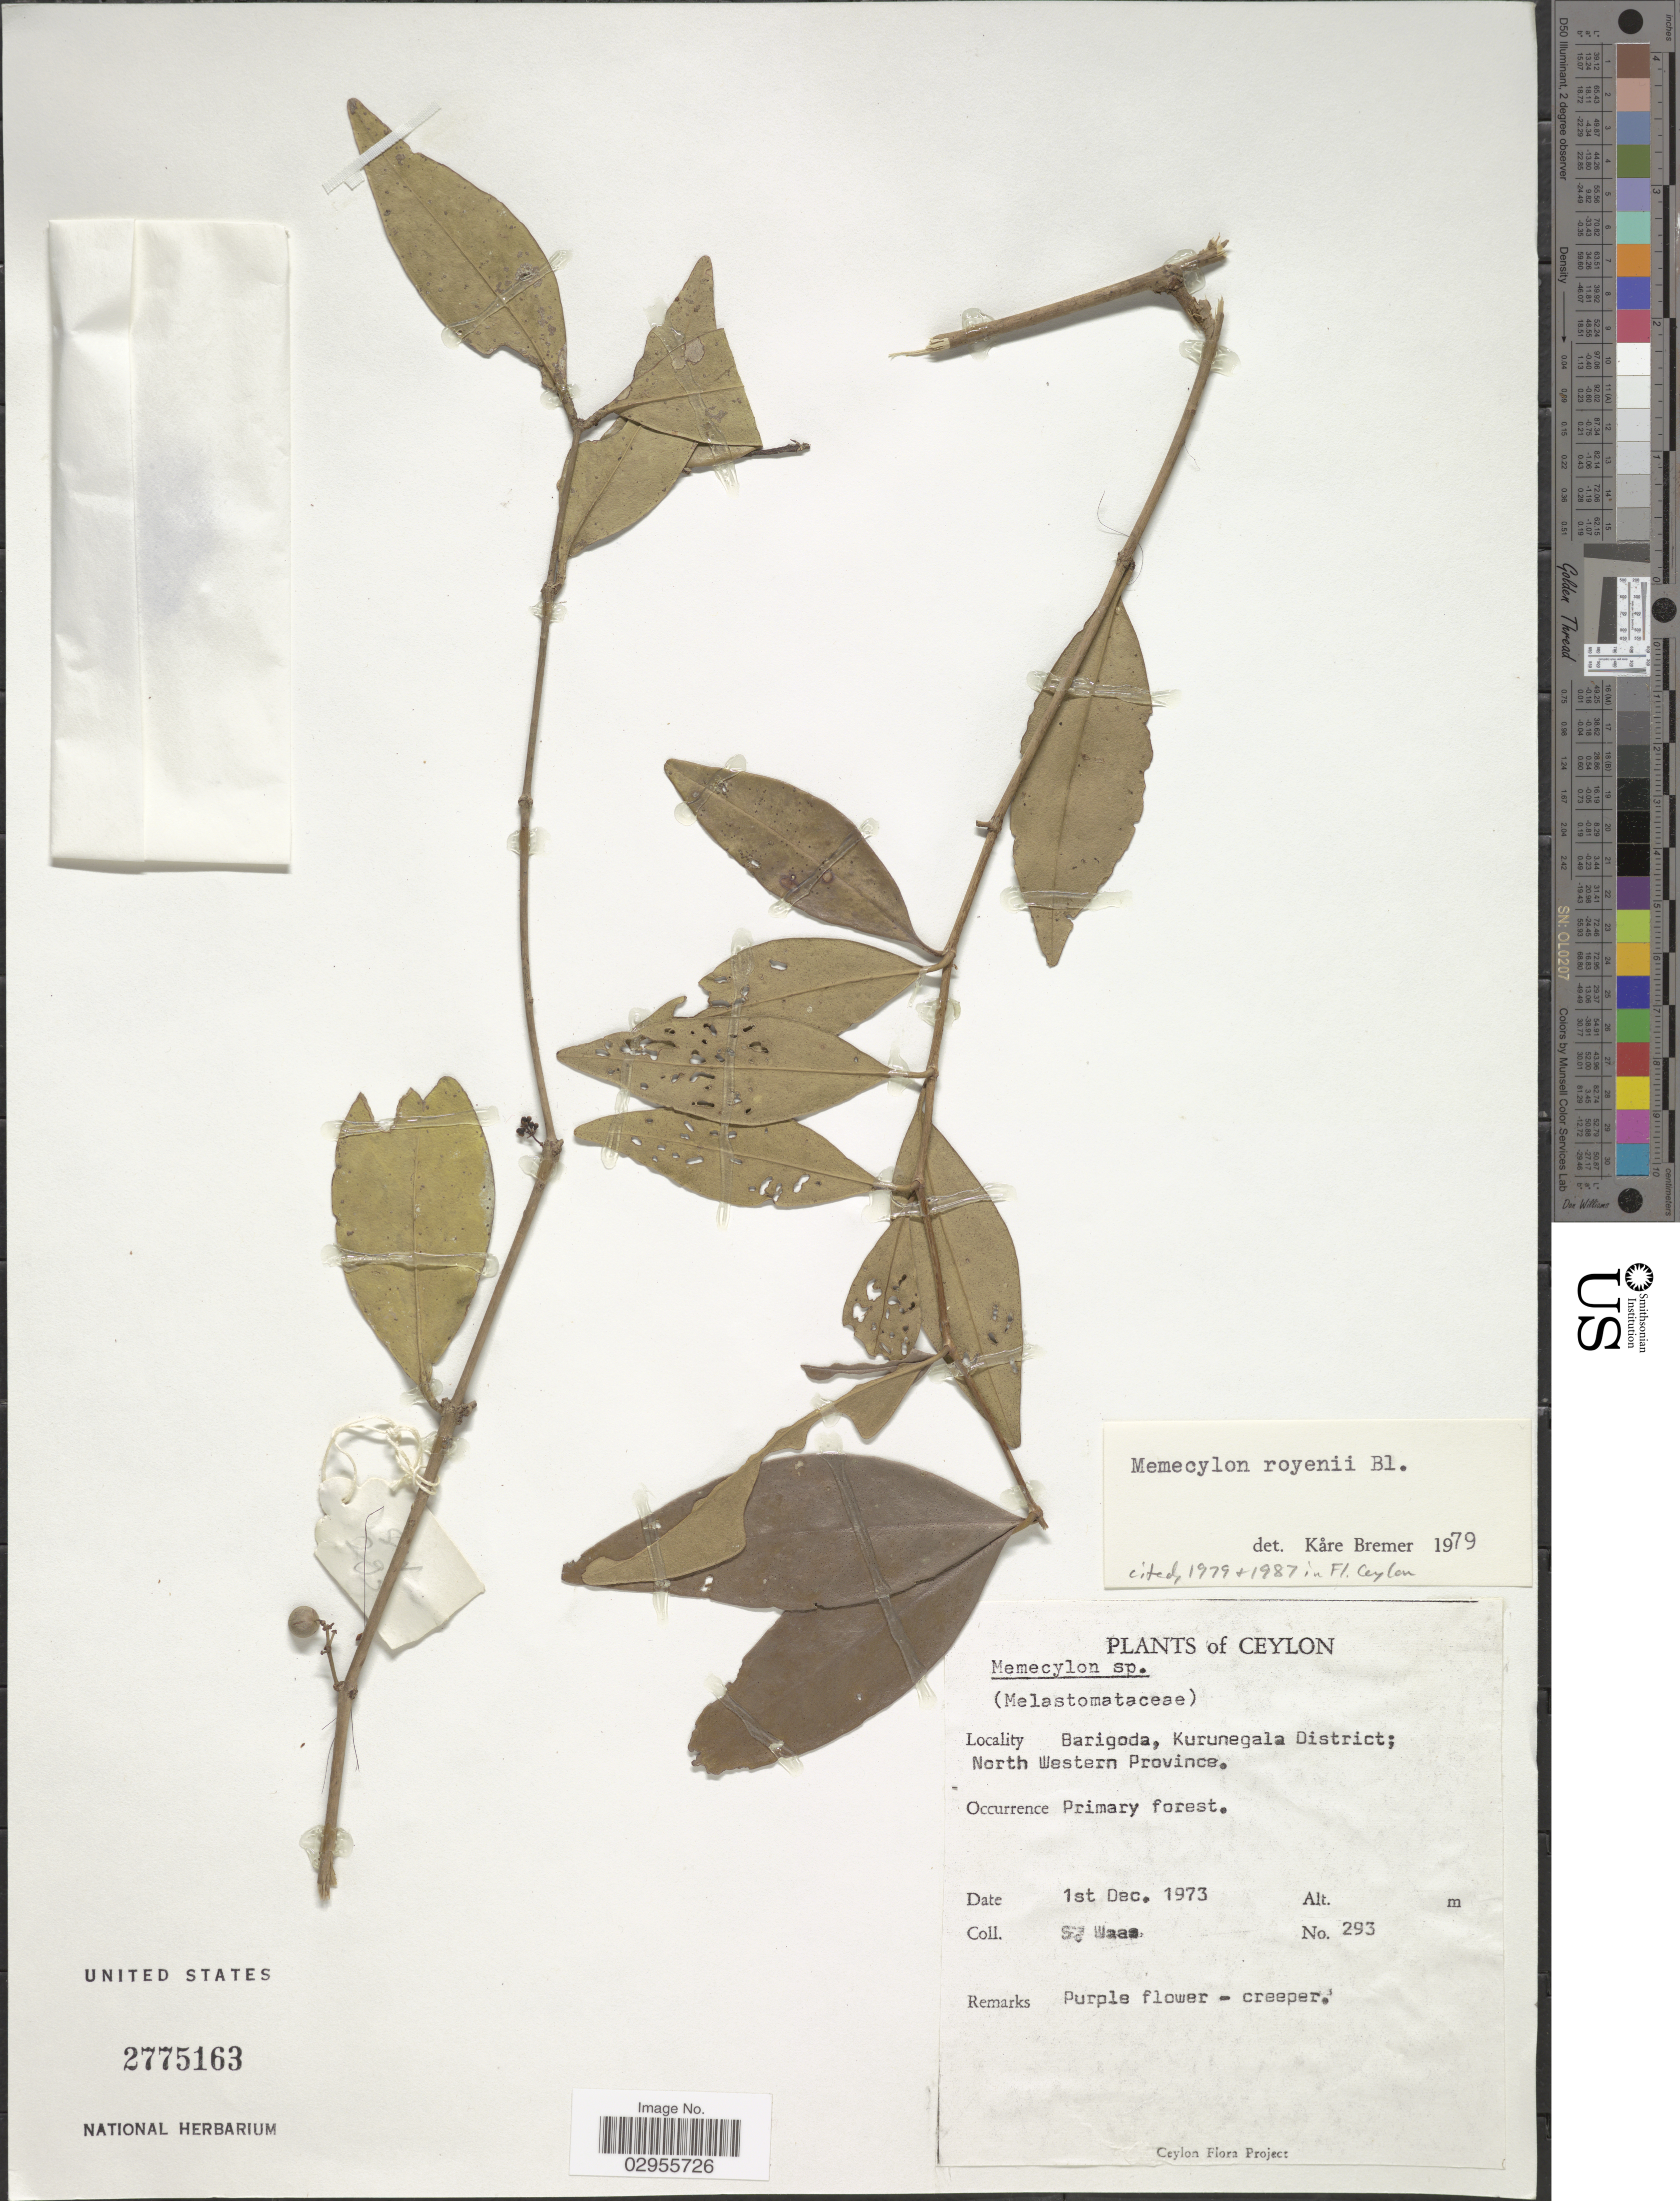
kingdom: Plantae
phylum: Tracheophyta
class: Magnoliopsida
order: Myrtales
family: Melastomataceae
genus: Memecylon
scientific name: Memecylon royenii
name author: Blume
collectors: S. Waas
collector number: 293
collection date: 1973-12-01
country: Sri Lanka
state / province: North Western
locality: Ceylon. Barigoda, Kurunegala District.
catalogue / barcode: US 2775163